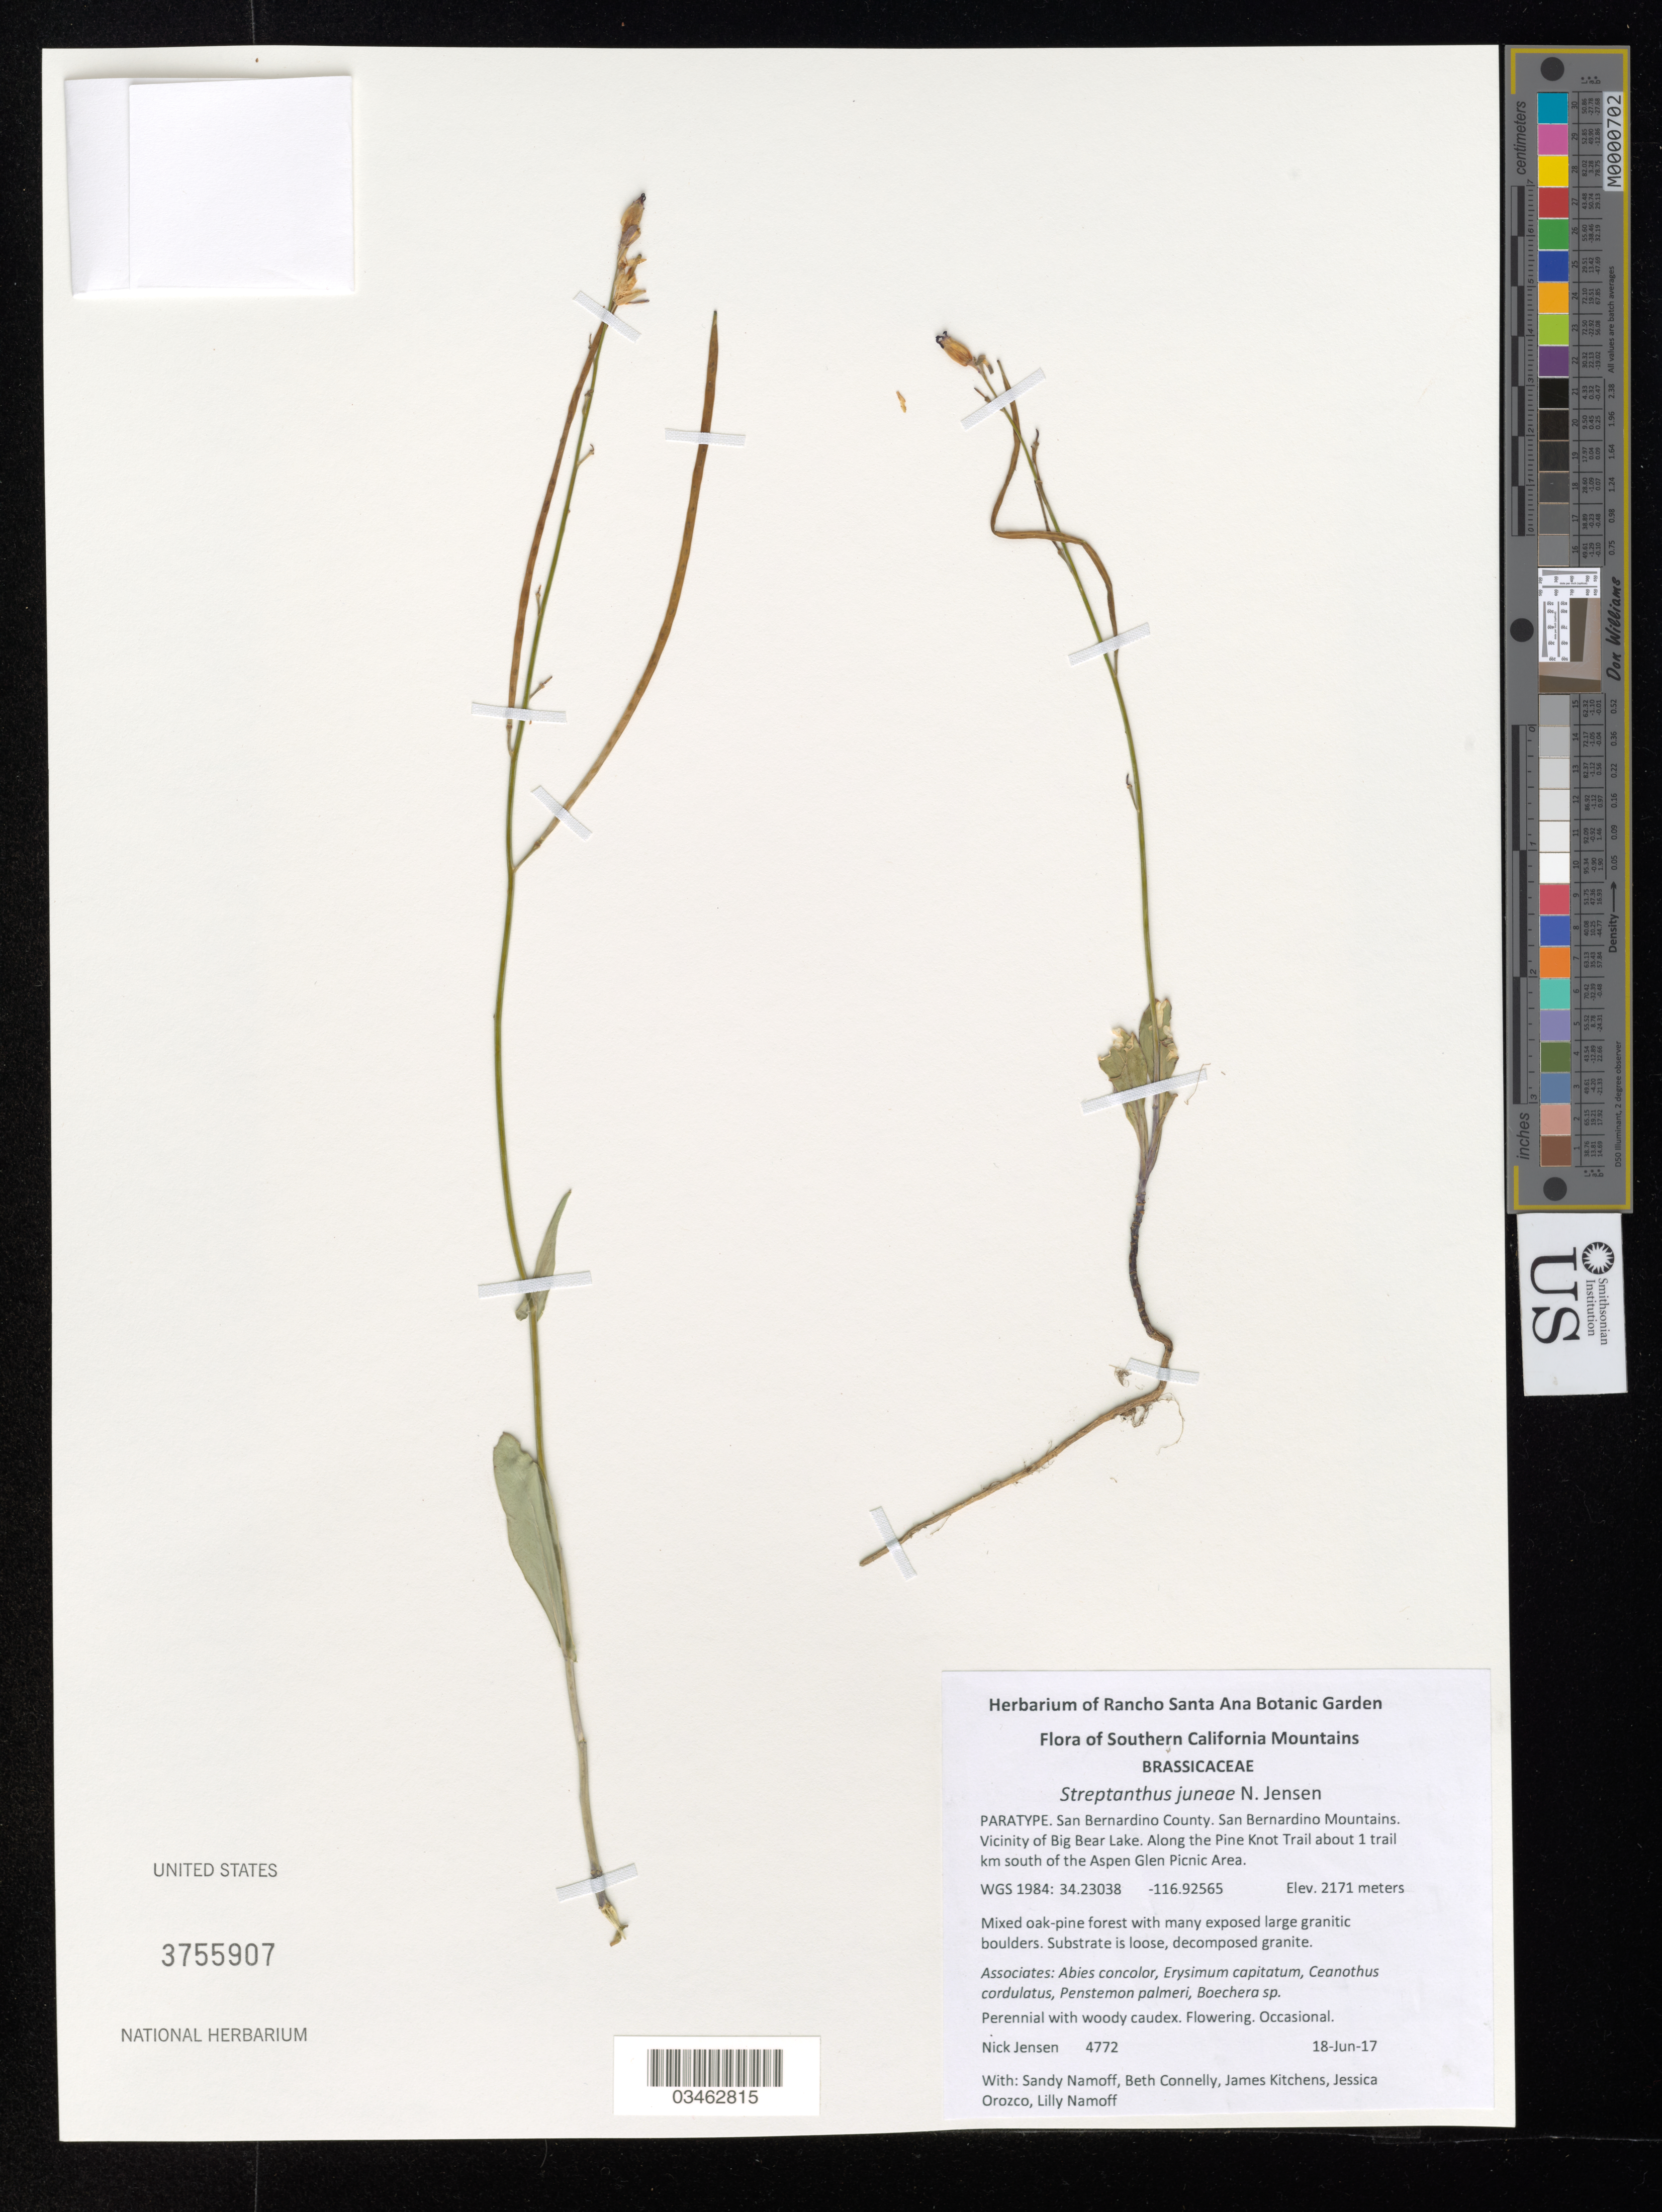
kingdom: Plantae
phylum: Tracheophyta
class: Magnoliopsida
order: Brassicales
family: Brassicaceae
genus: Streptanthus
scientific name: Streptanthus juneae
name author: N. Jensen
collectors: N. Jensen, S. M. Namoff, B. Connelly, J. Kitchens, J. Orozco & L. Namoff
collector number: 4772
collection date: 2017-06-18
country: United States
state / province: California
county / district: San Bernardino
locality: San Bernardino Mountains. Vicinity of Big Bear Lake. Along the Pine Knot Trail about 1 trail km south of the Aspen Glen Picnic Area.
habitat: Mixed oak-pine forest with many exposed large granitic boulders. Substrate is loose, decomposed granite.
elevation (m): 2171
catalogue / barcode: US 3755907